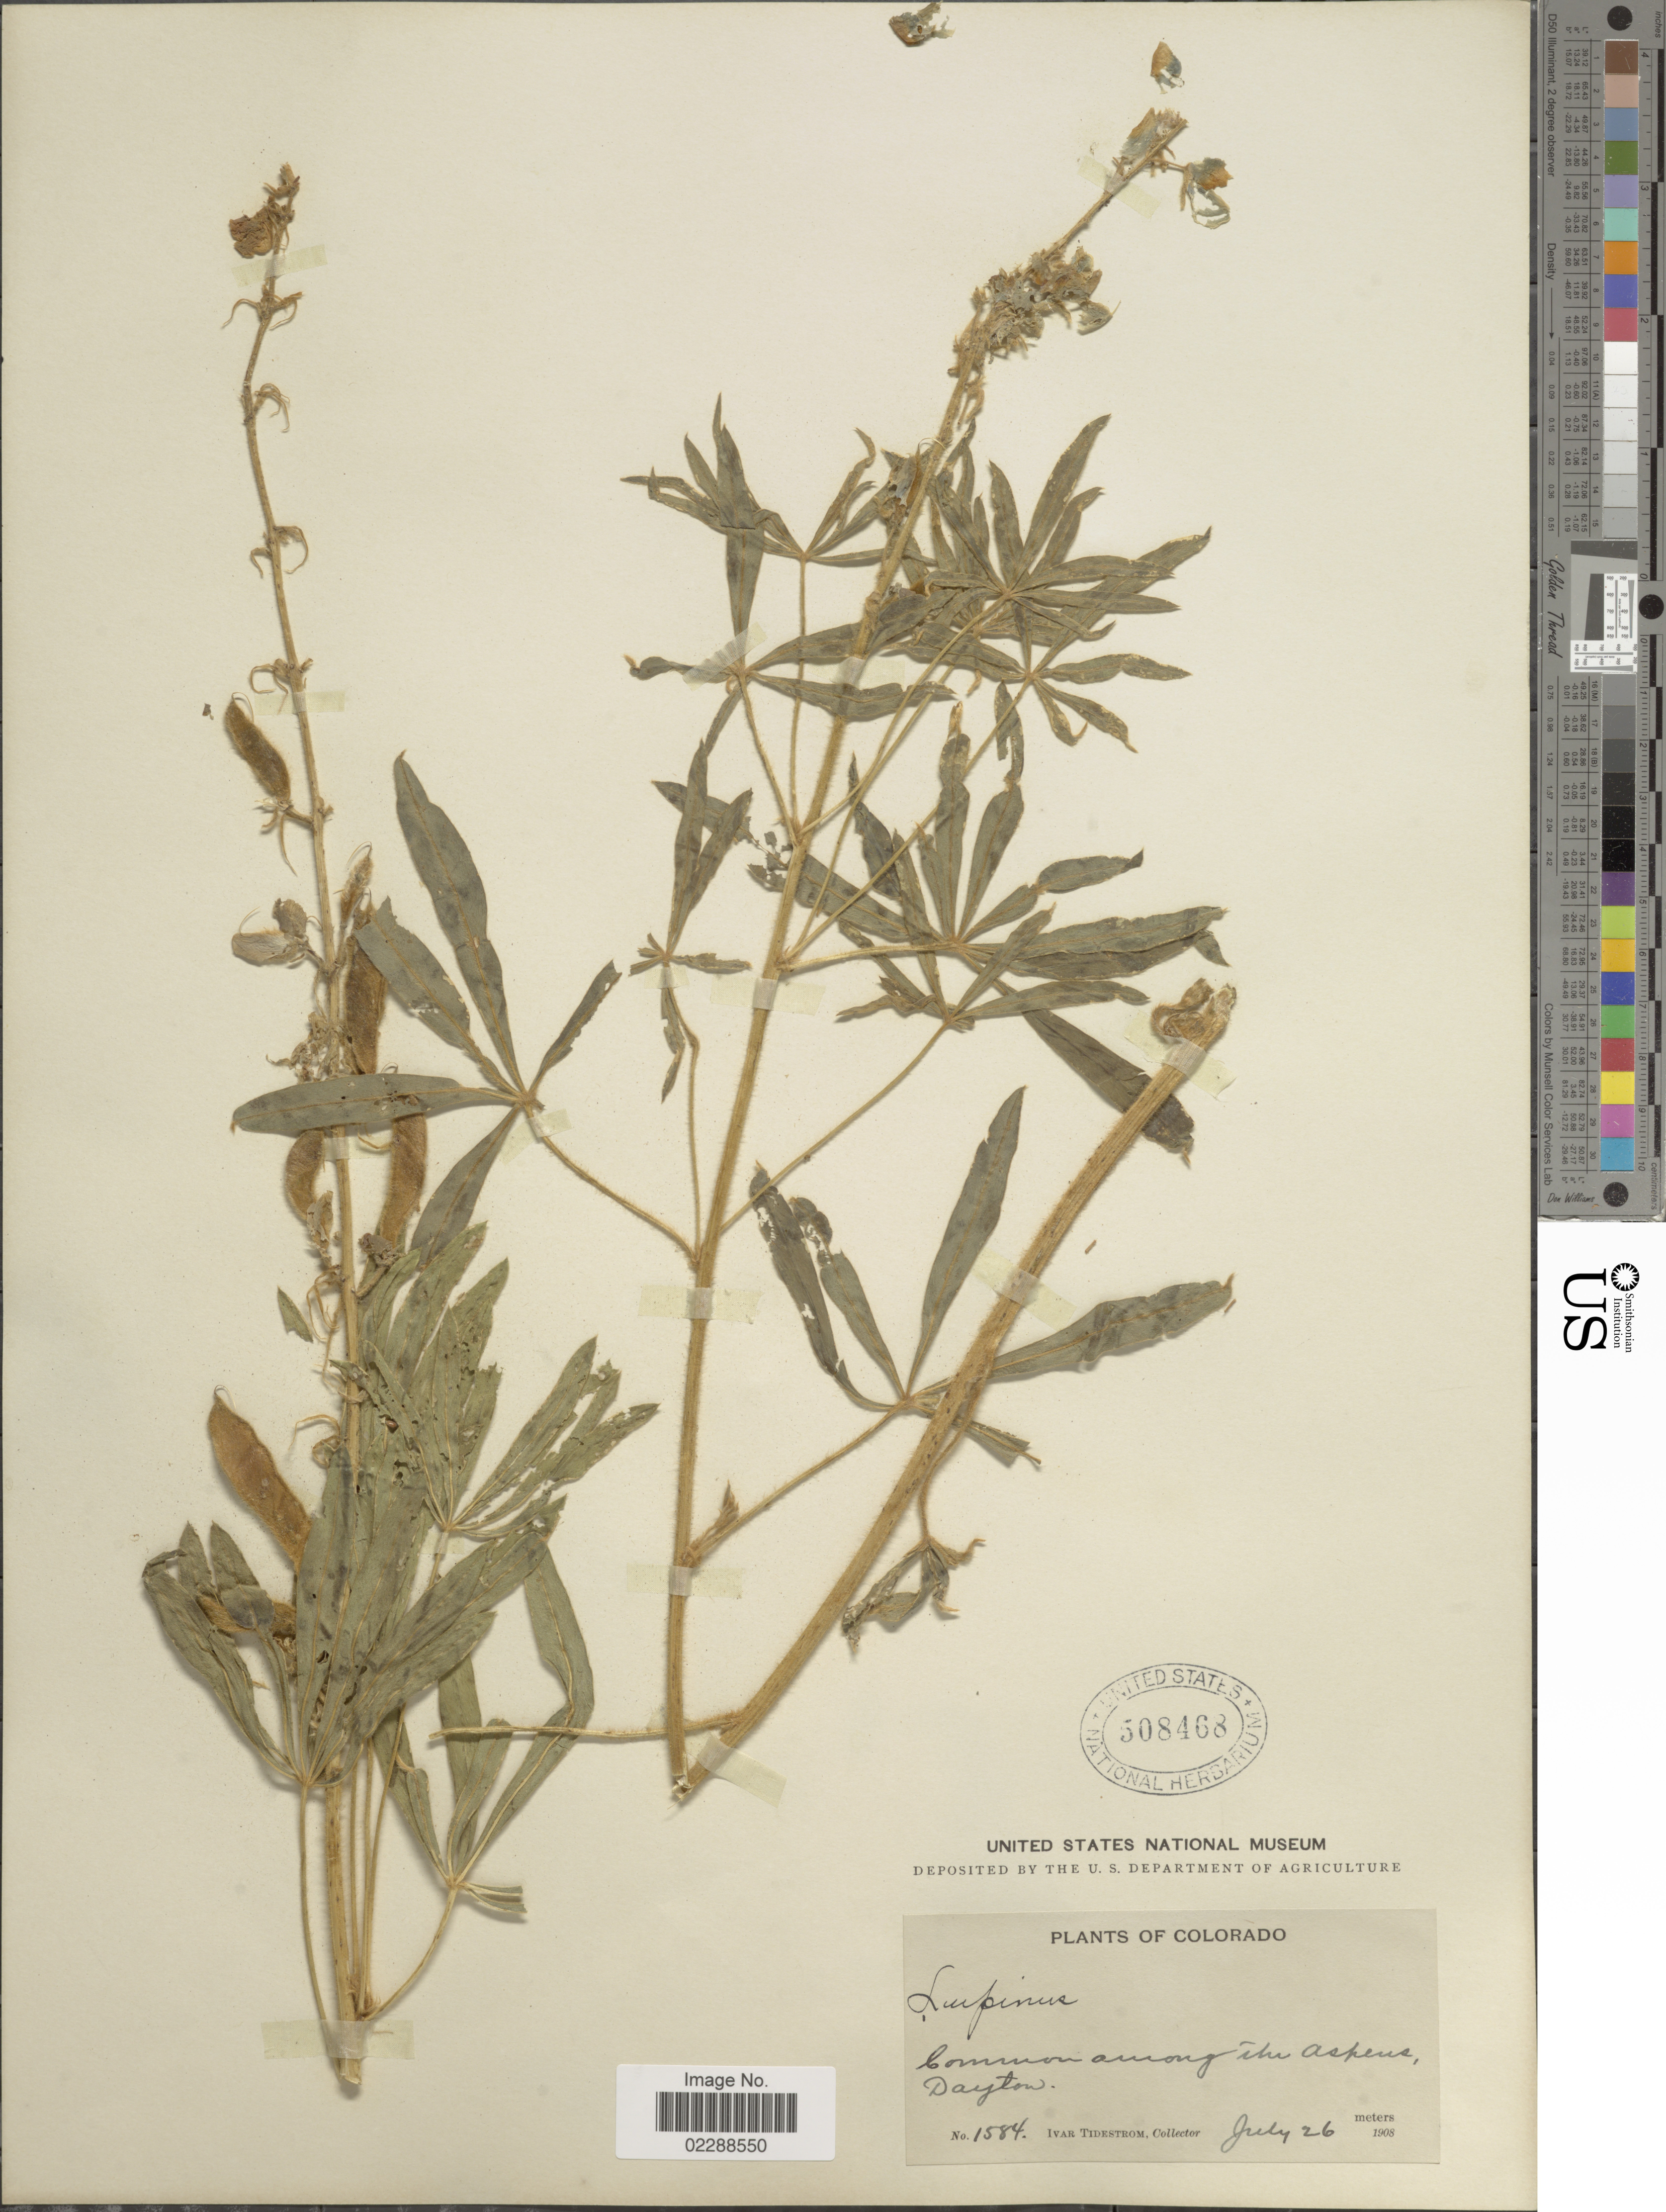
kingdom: Plantae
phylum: Tracheophyta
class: Magnoliopsida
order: Fabales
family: Fabaceae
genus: Lupinus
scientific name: Lupinus sp.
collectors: I. F. Tidestrom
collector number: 1584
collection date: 1908-07-26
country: United States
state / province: Colorado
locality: Common among the Aspens Dayton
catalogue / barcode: US 508468